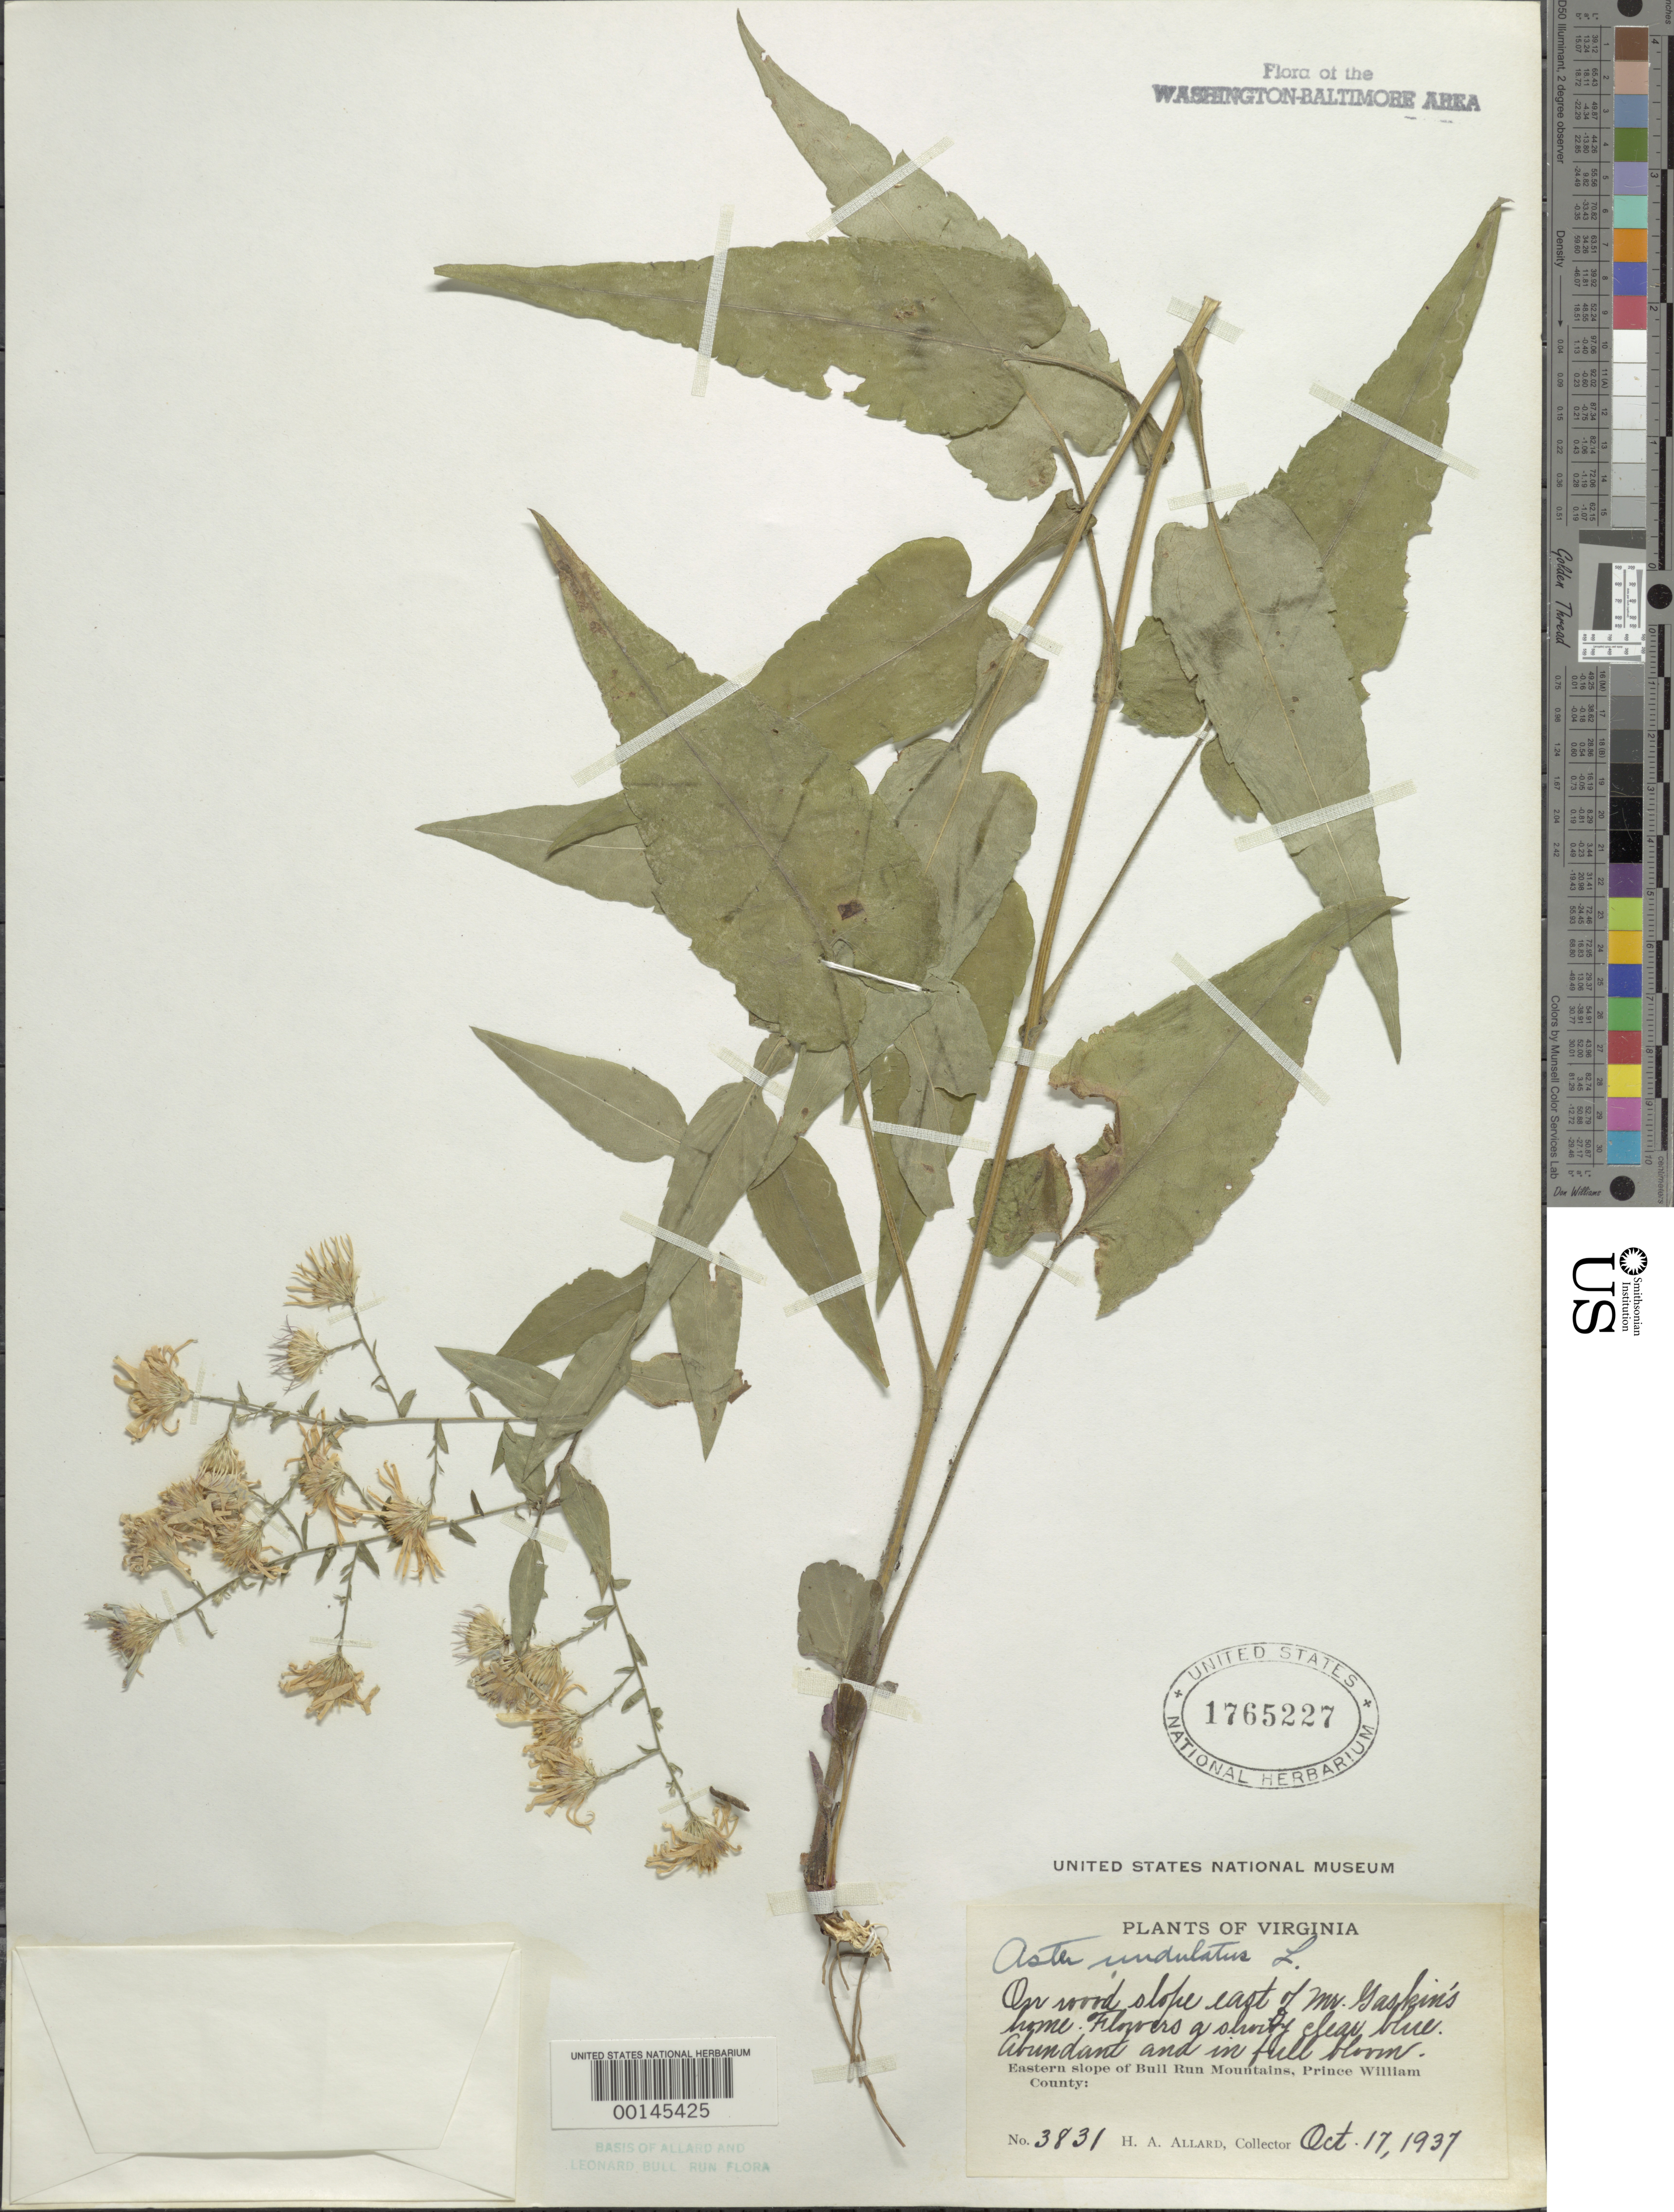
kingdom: Plantae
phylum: Tracheophyta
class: Magnoliopsida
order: Asterales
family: Asteraceae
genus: Symphyotrichum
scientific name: Symphyotrichum undulatum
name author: (L.) G.L. Nesom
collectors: H. A. Allard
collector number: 3831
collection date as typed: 17 Oct 1937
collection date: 1937-10-17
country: United States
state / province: Virginia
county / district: Prince William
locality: East of Gaskins eastern slope of Bull Run Mountains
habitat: Wood slope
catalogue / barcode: US 1765227